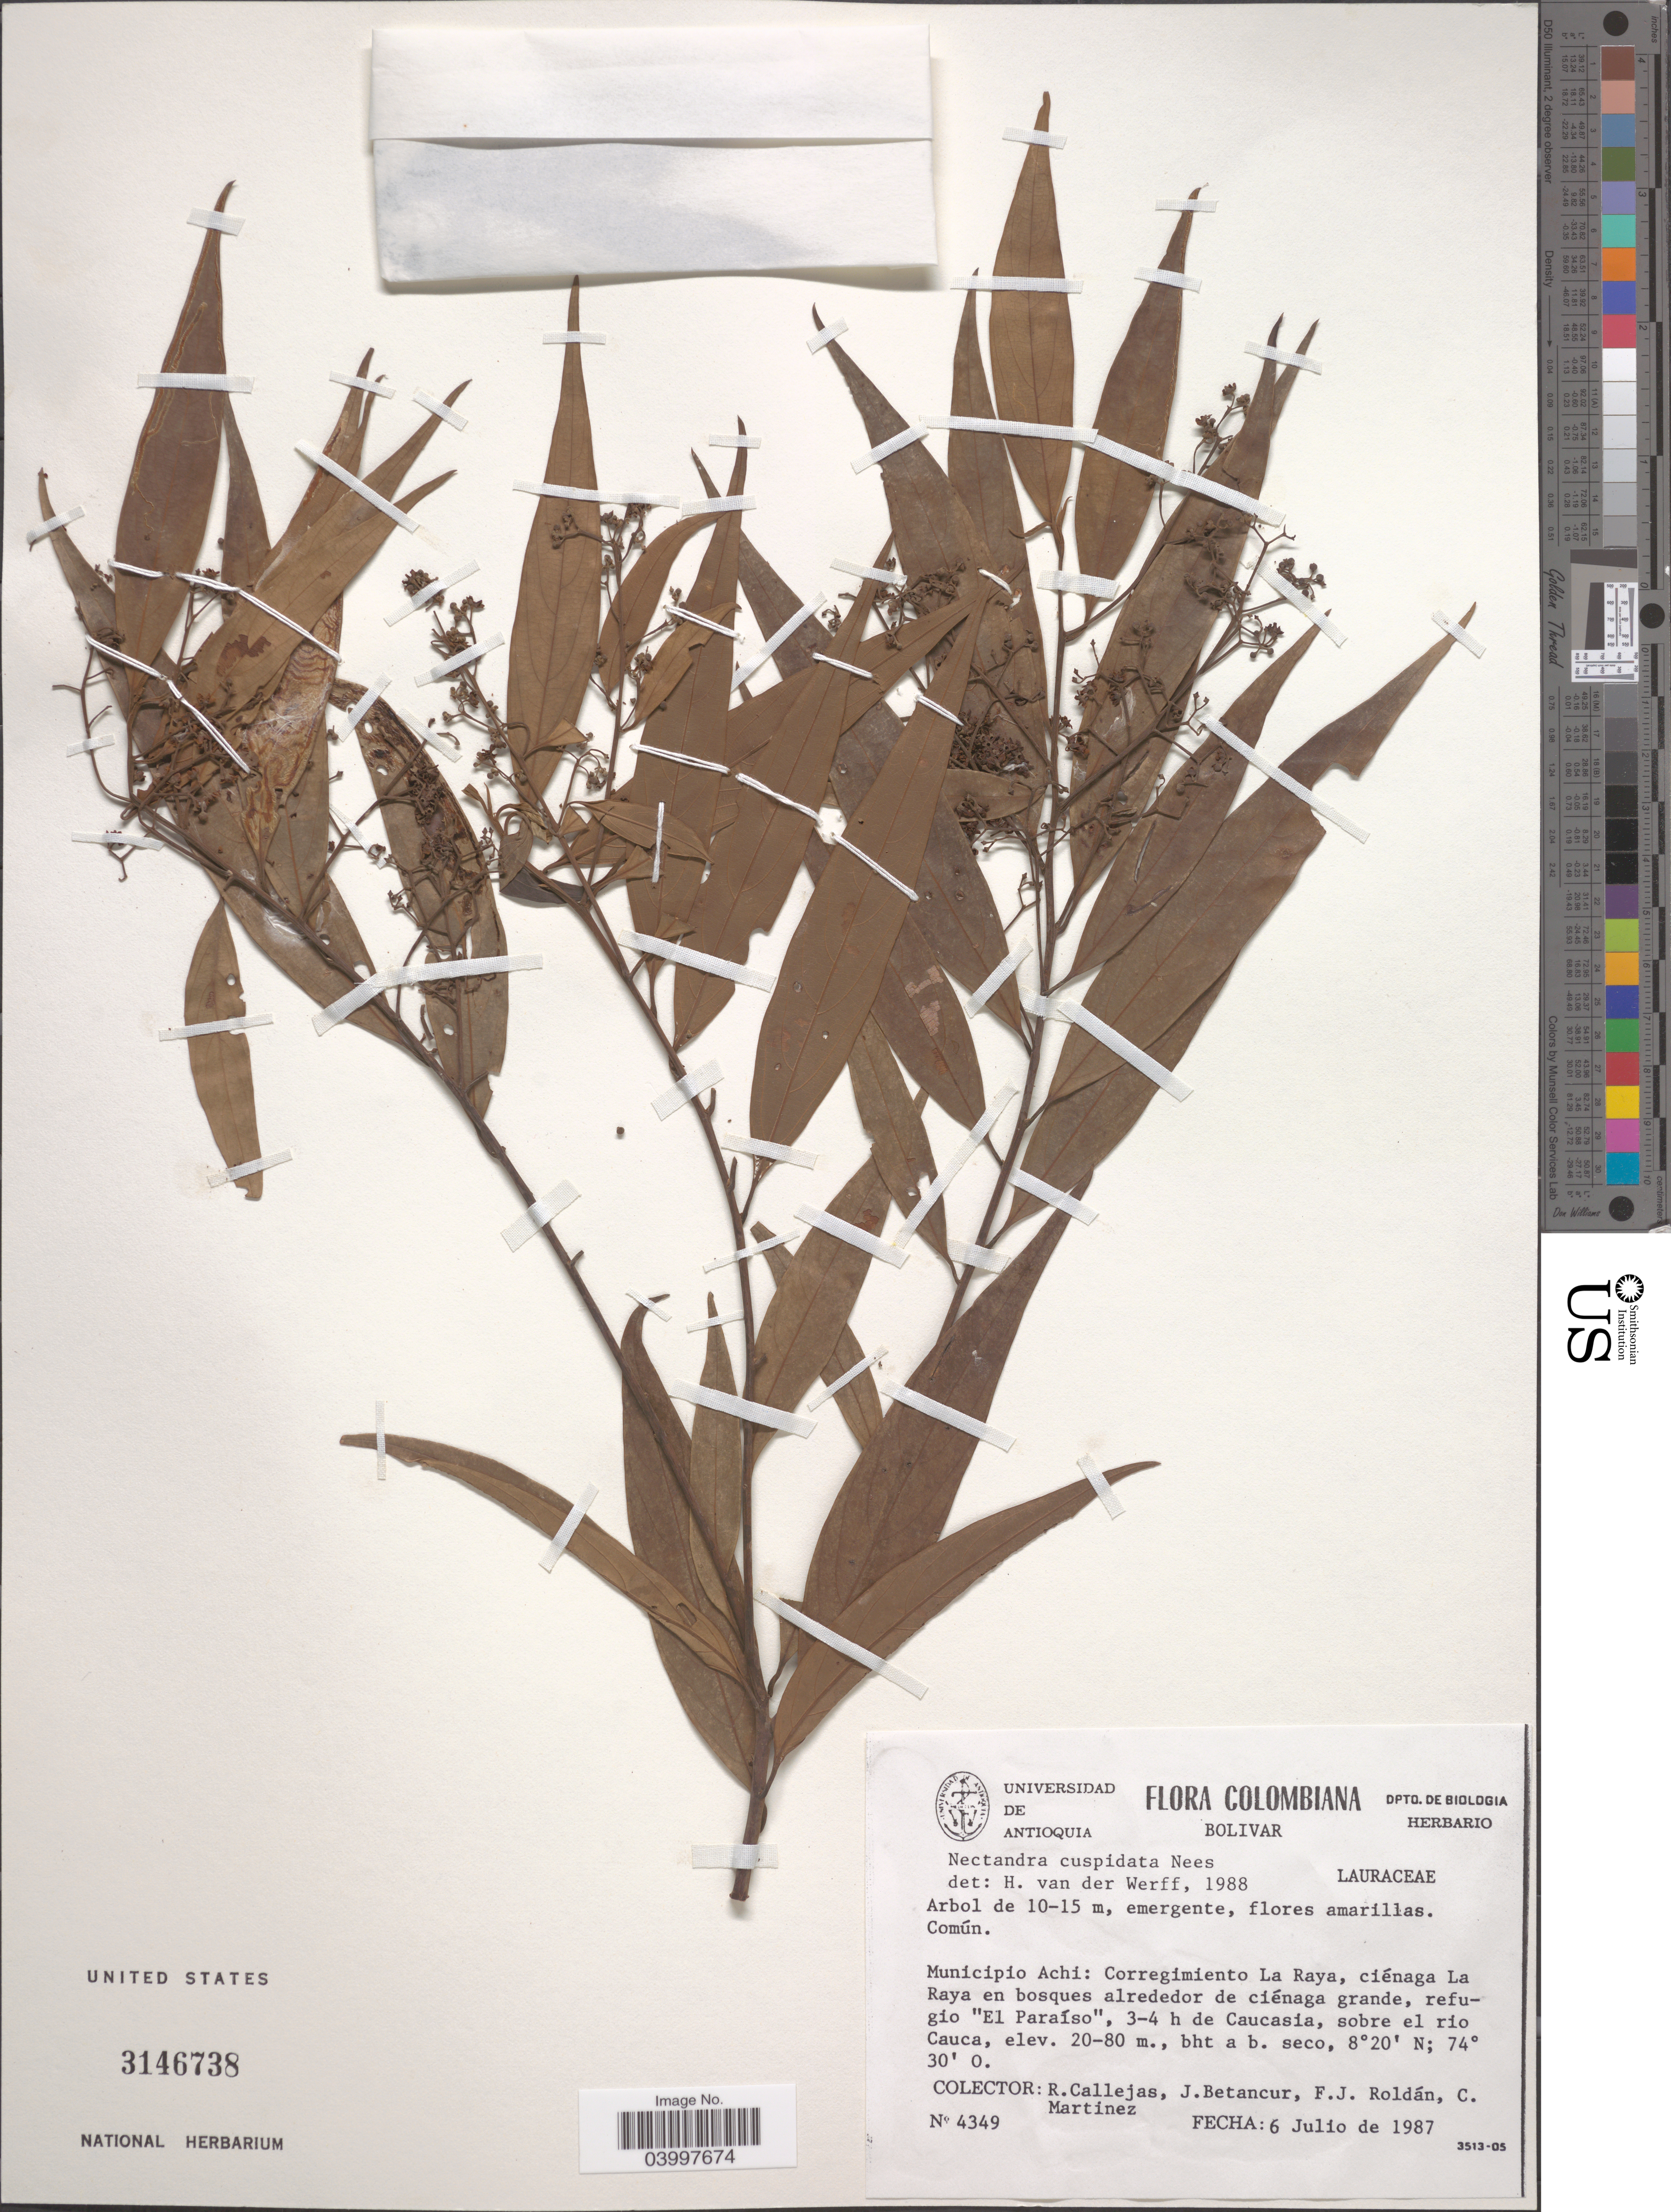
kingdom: Plantae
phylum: Tracheophyta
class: Magnoliopsida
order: Laurales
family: Lauraceae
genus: Nectandra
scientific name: Nectandra cuspidata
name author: Nees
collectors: R. Callejas, J. Betancur, F. J. Roldán & C. Martínez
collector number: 4349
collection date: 1987-07-06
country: Colombia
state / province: Bolívar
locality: Municipio Achi: Corregimiento La Raya, ciénaga La Raya en bosques alrededor de ciénaga grande, refugio "El Paraíso", 3-4 h de Caucasía, sobre el río Cauca.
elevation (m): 20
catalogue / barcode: US 3146738